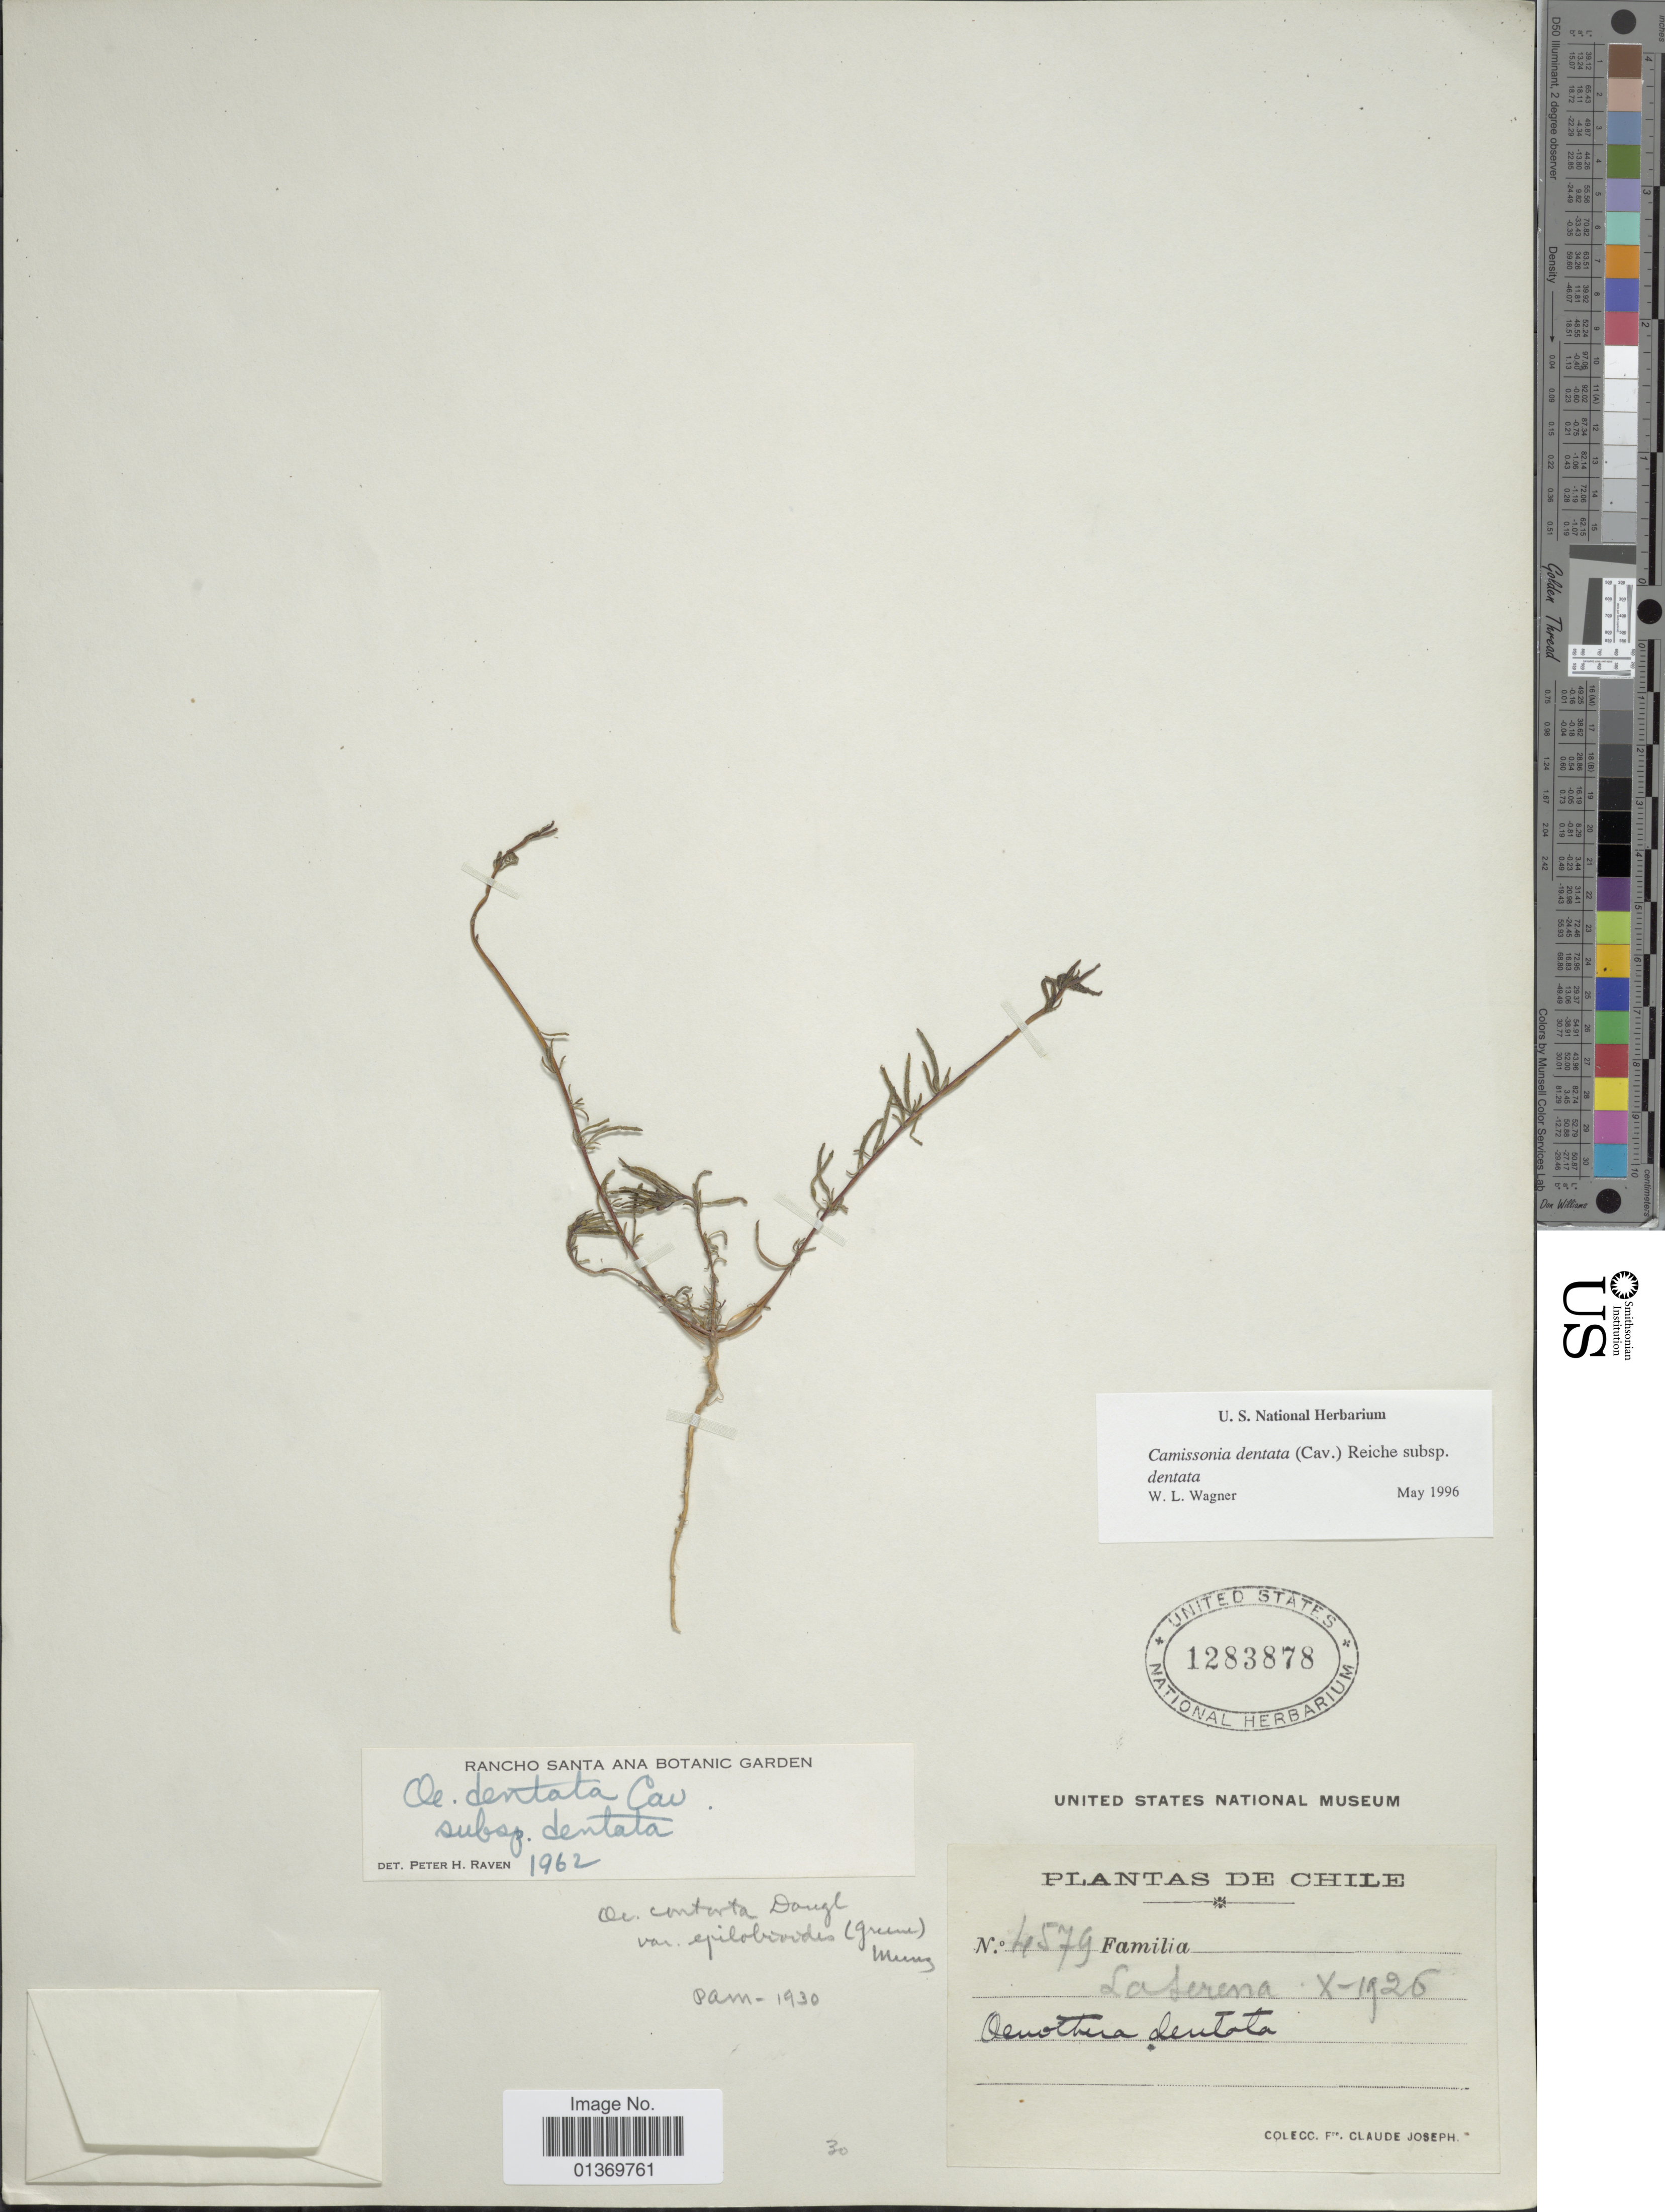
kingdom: Plantae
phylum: Tracheophyta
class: Magnoliopsida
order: Myrtales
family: Onagraceae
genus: Camissonia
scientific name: Camissonia dentata subsp. dentata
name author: (Cav.) Reiche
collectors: Bro. Claude-Joseph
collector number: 4579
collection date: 1926-10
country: Chile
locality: La Serena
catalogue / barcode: US 1283878